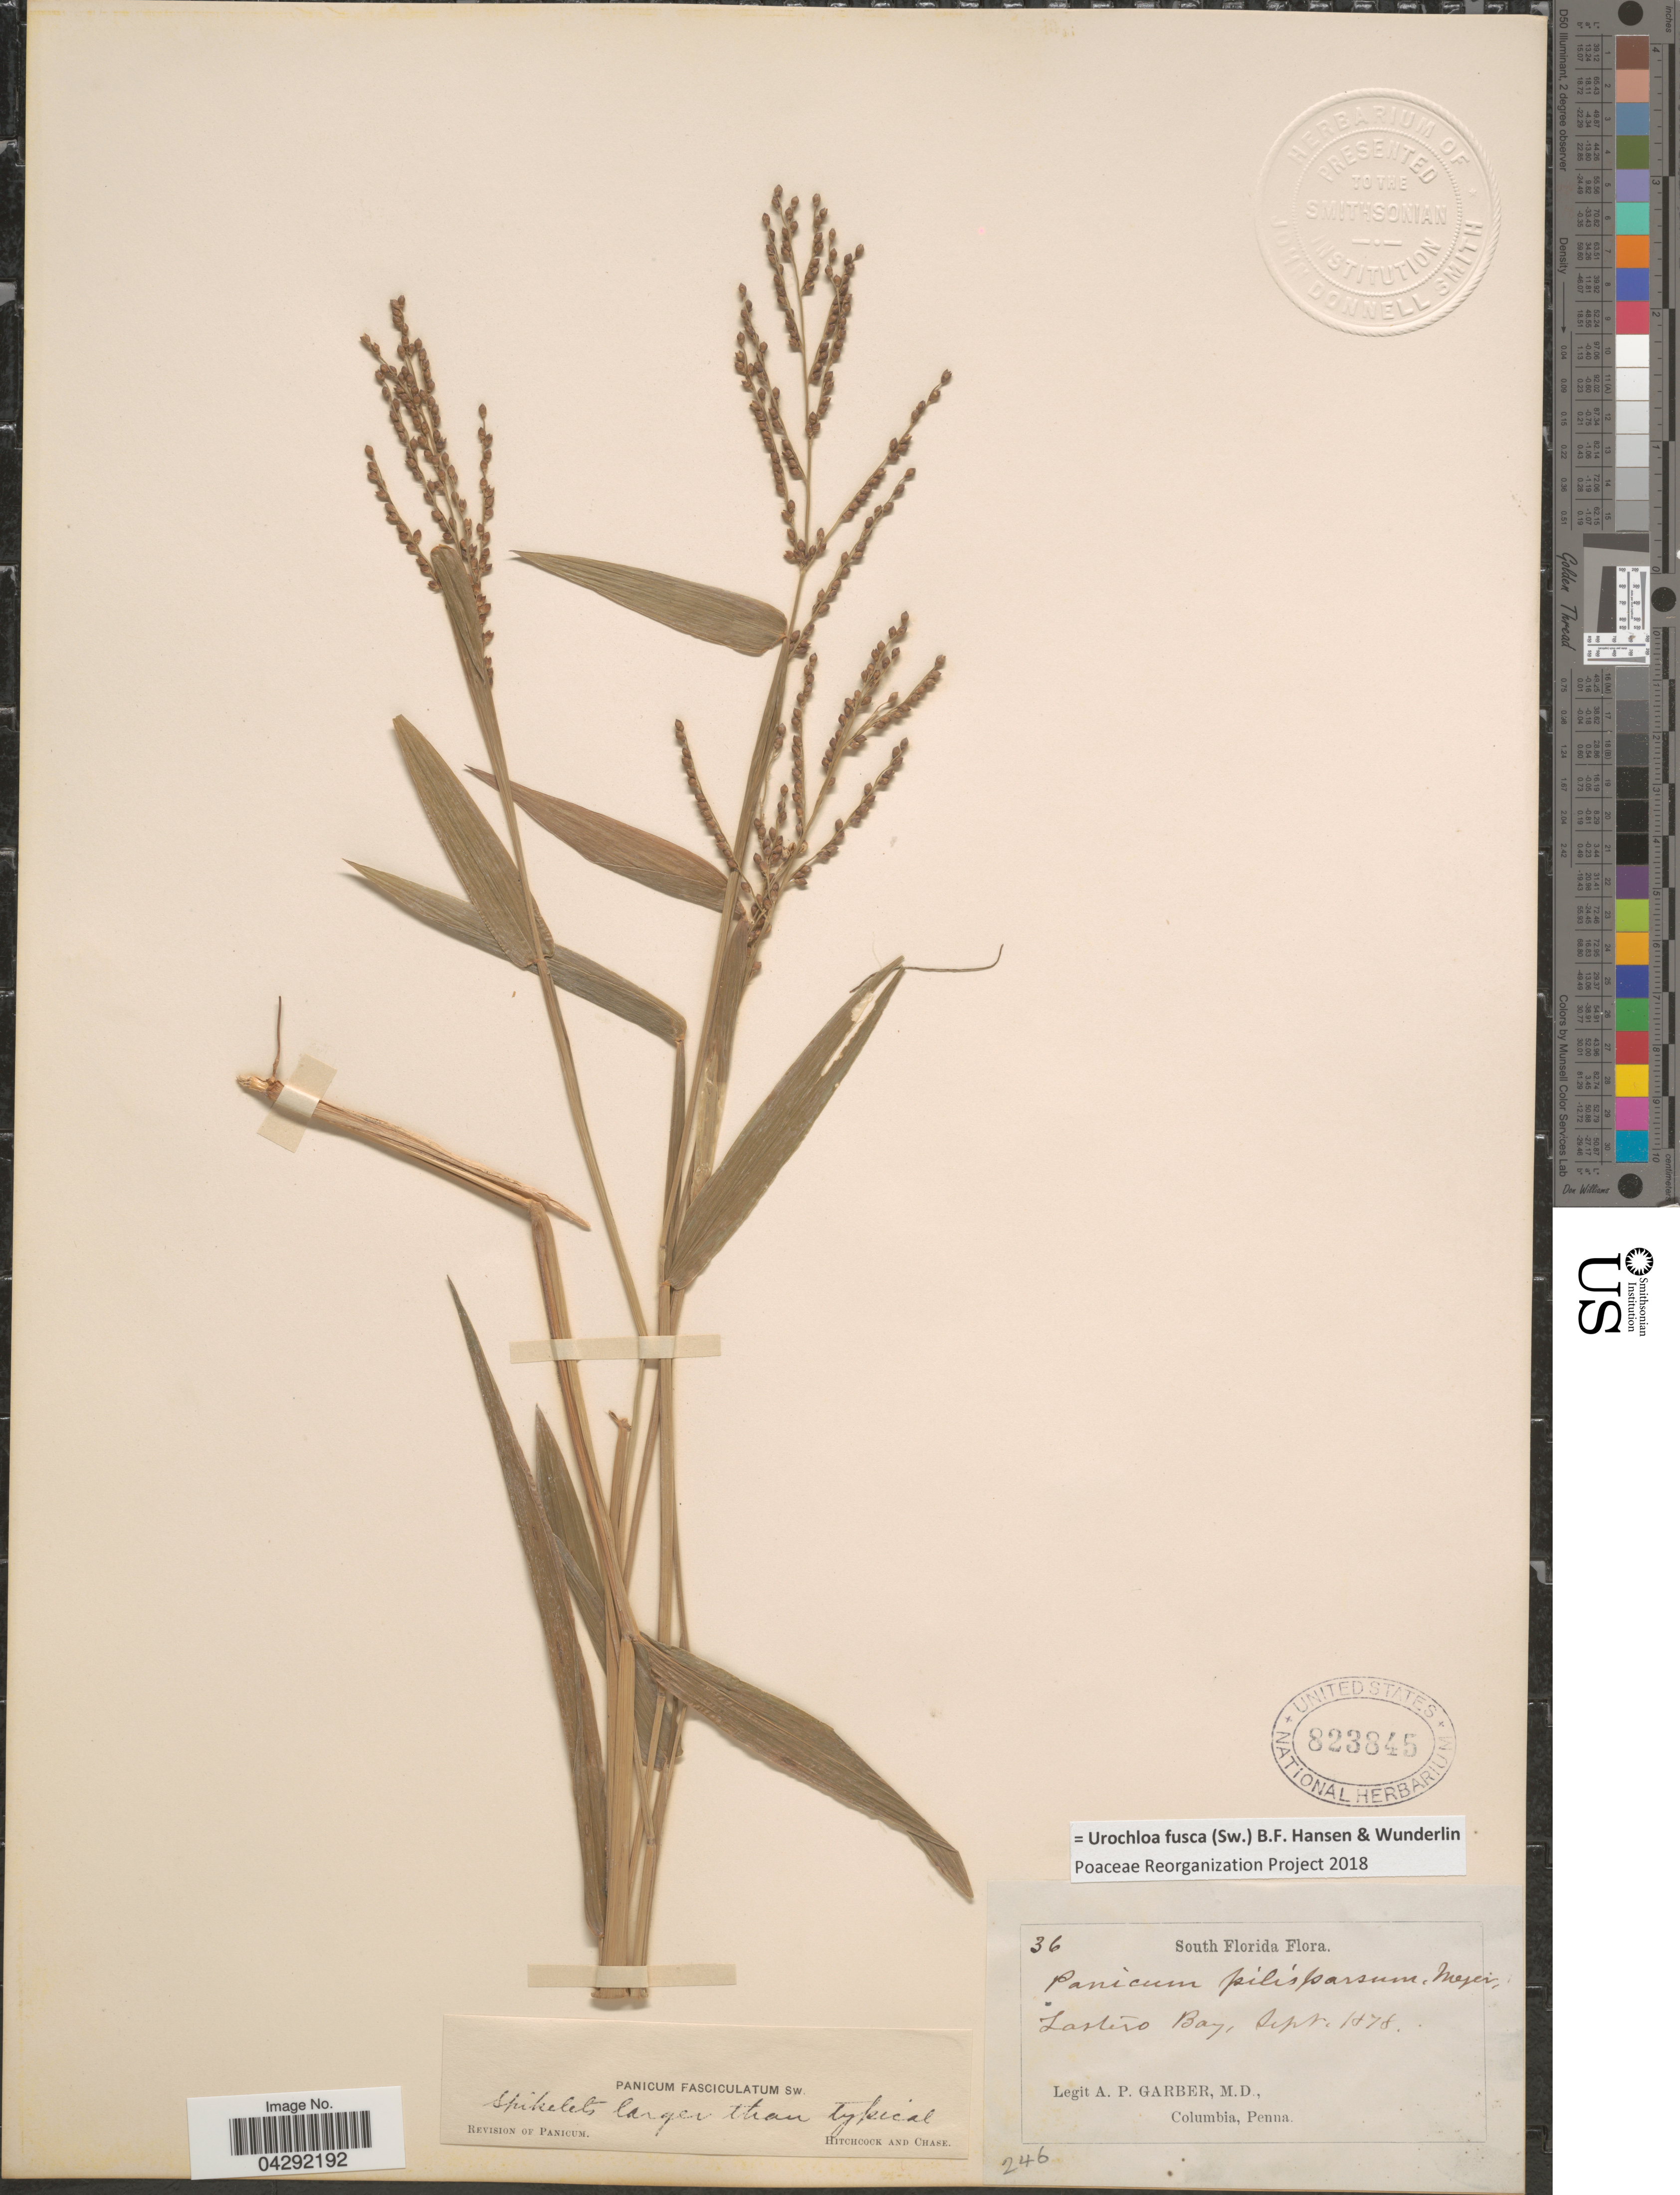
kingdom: Plantae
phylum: Tracheophyta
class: Liliopsida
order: Poales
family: Poaceae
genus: Urochloa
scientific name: Urochloa fusca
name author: (Sw.) B.F. Hansen & Wunderlin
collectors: A. P. Garber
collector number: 36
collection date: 1878-09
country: United States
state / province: Florida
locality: South Florida. Lastero Bay.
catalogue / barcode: US 823845